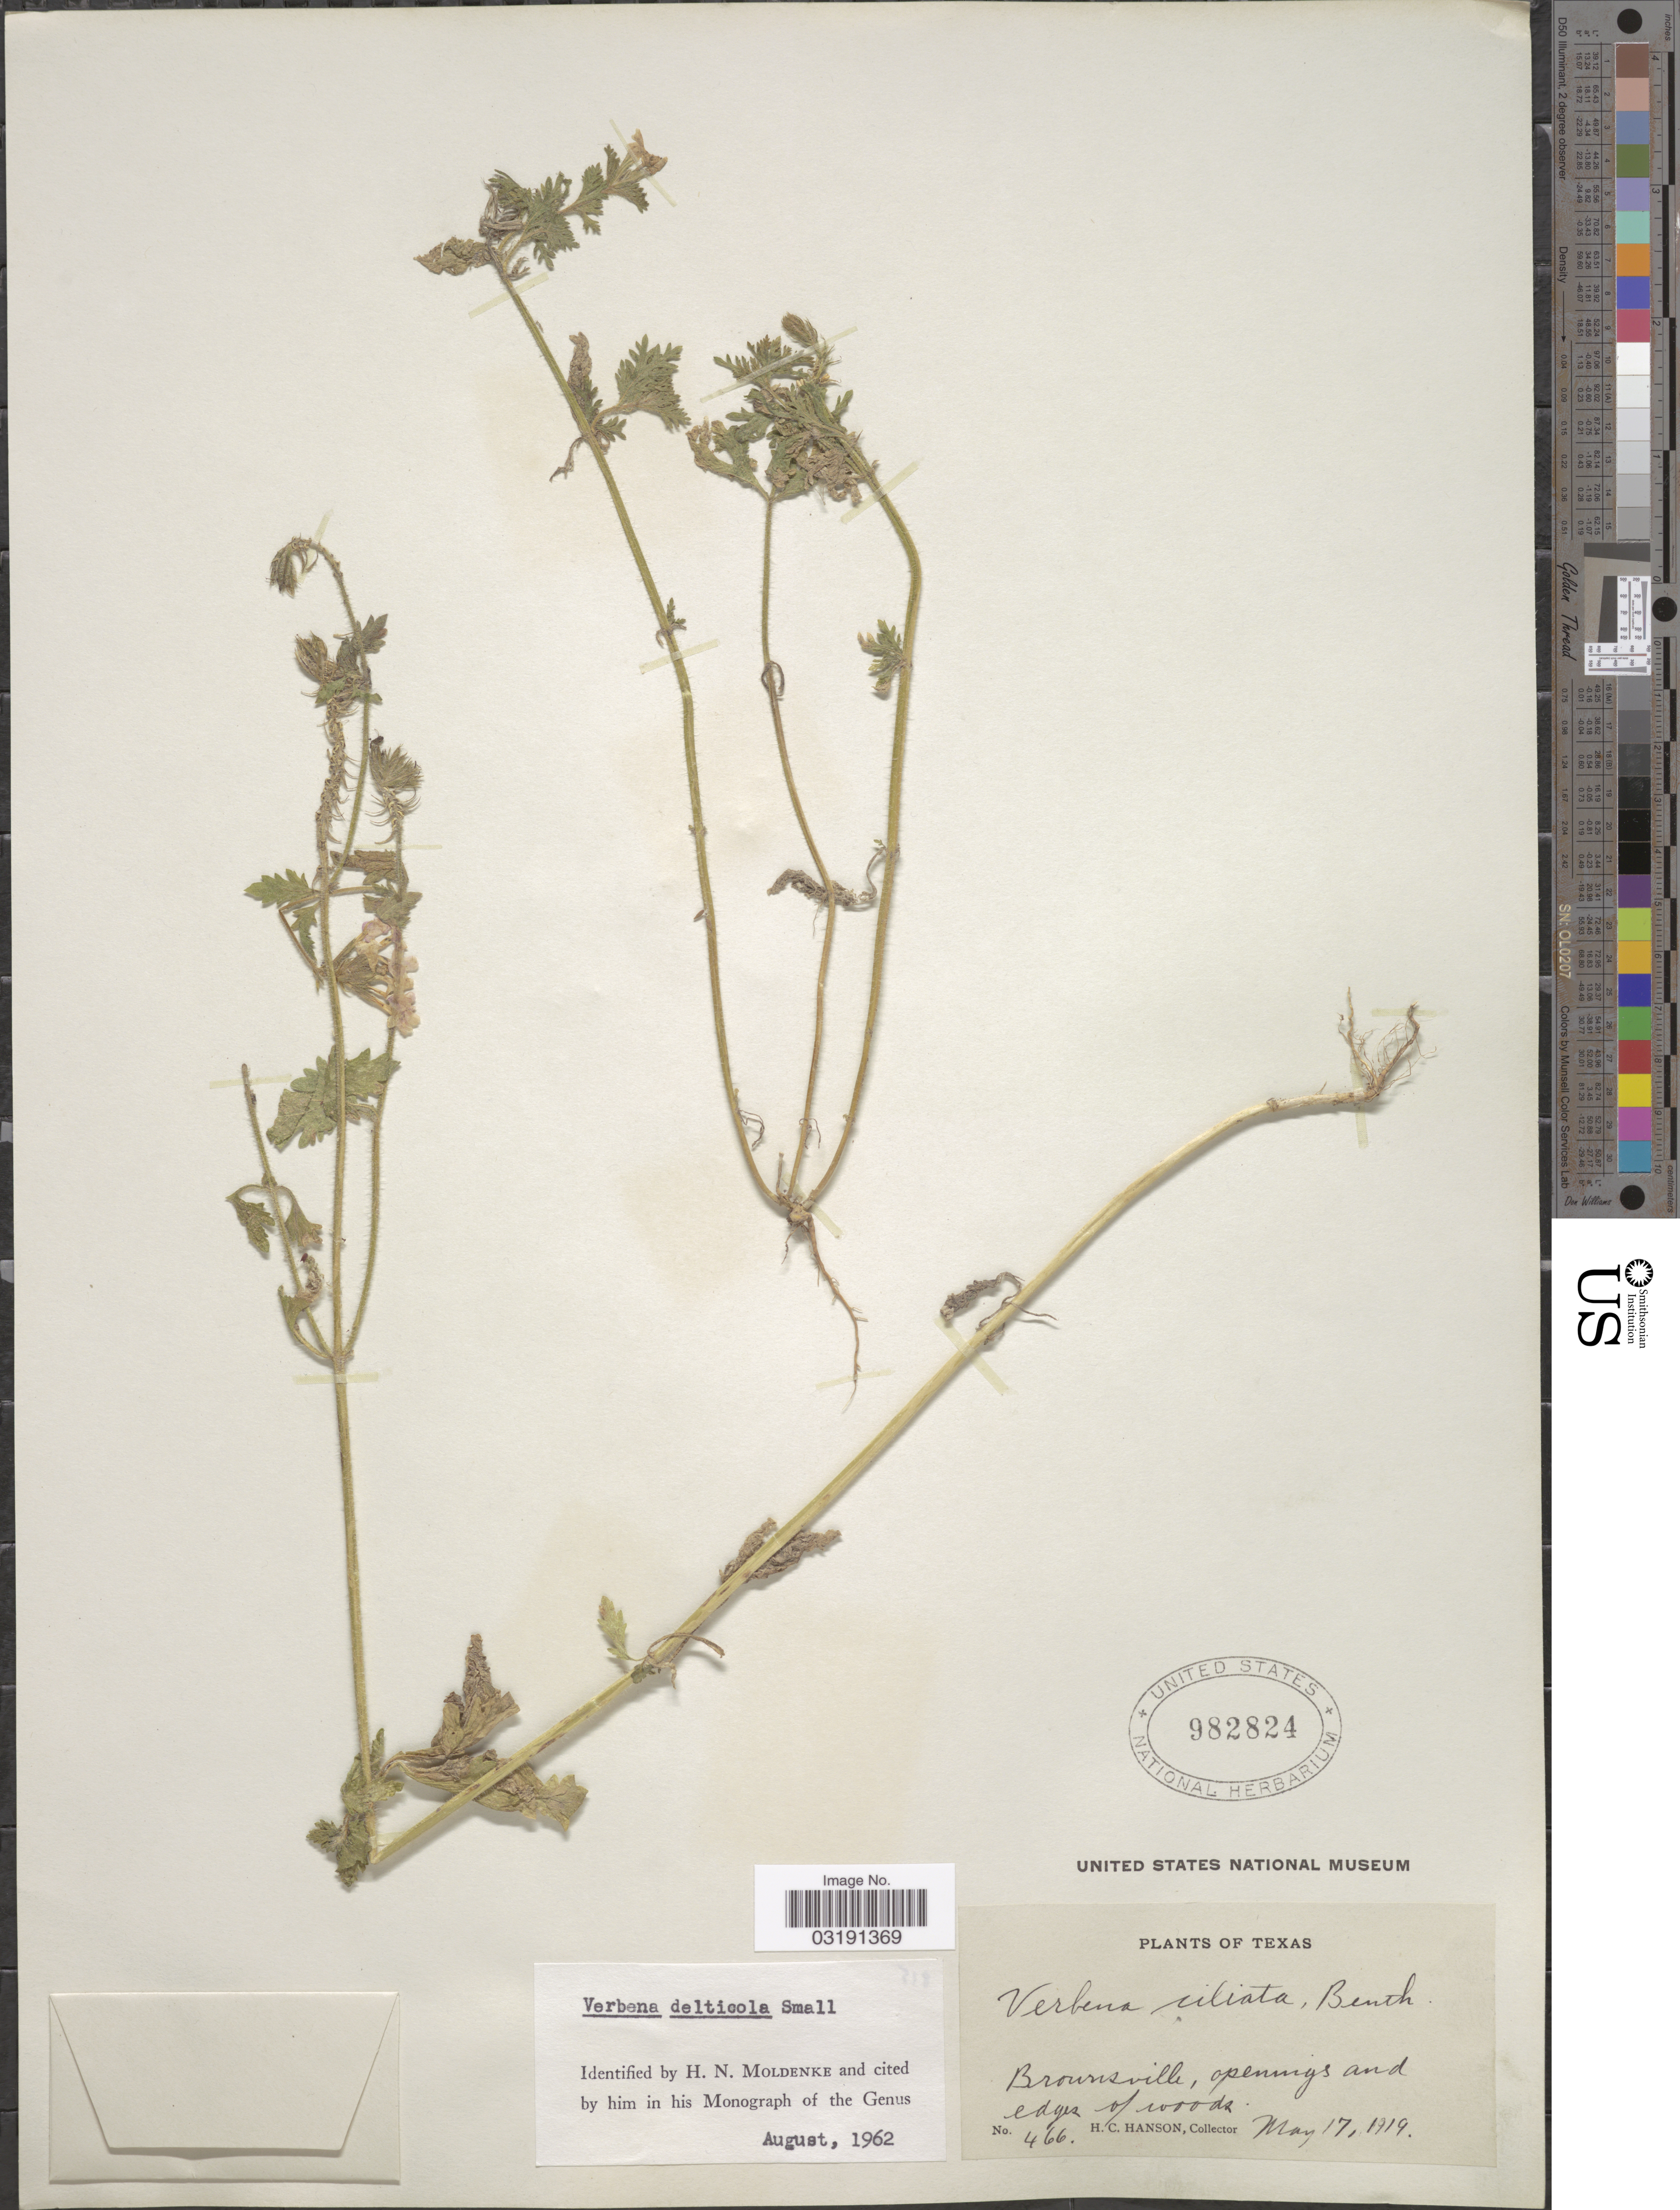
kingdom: Plantae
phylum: Tracheophyta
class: Magnoliopsida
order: Lamiales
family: Verbenaceae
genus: Verbena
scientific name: Verbena delticola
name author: Small ex Perry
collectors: H. Hanson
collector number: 466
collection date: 1919-05-17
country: United States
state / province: Texas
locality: Brownsville.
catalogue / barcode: US 982824